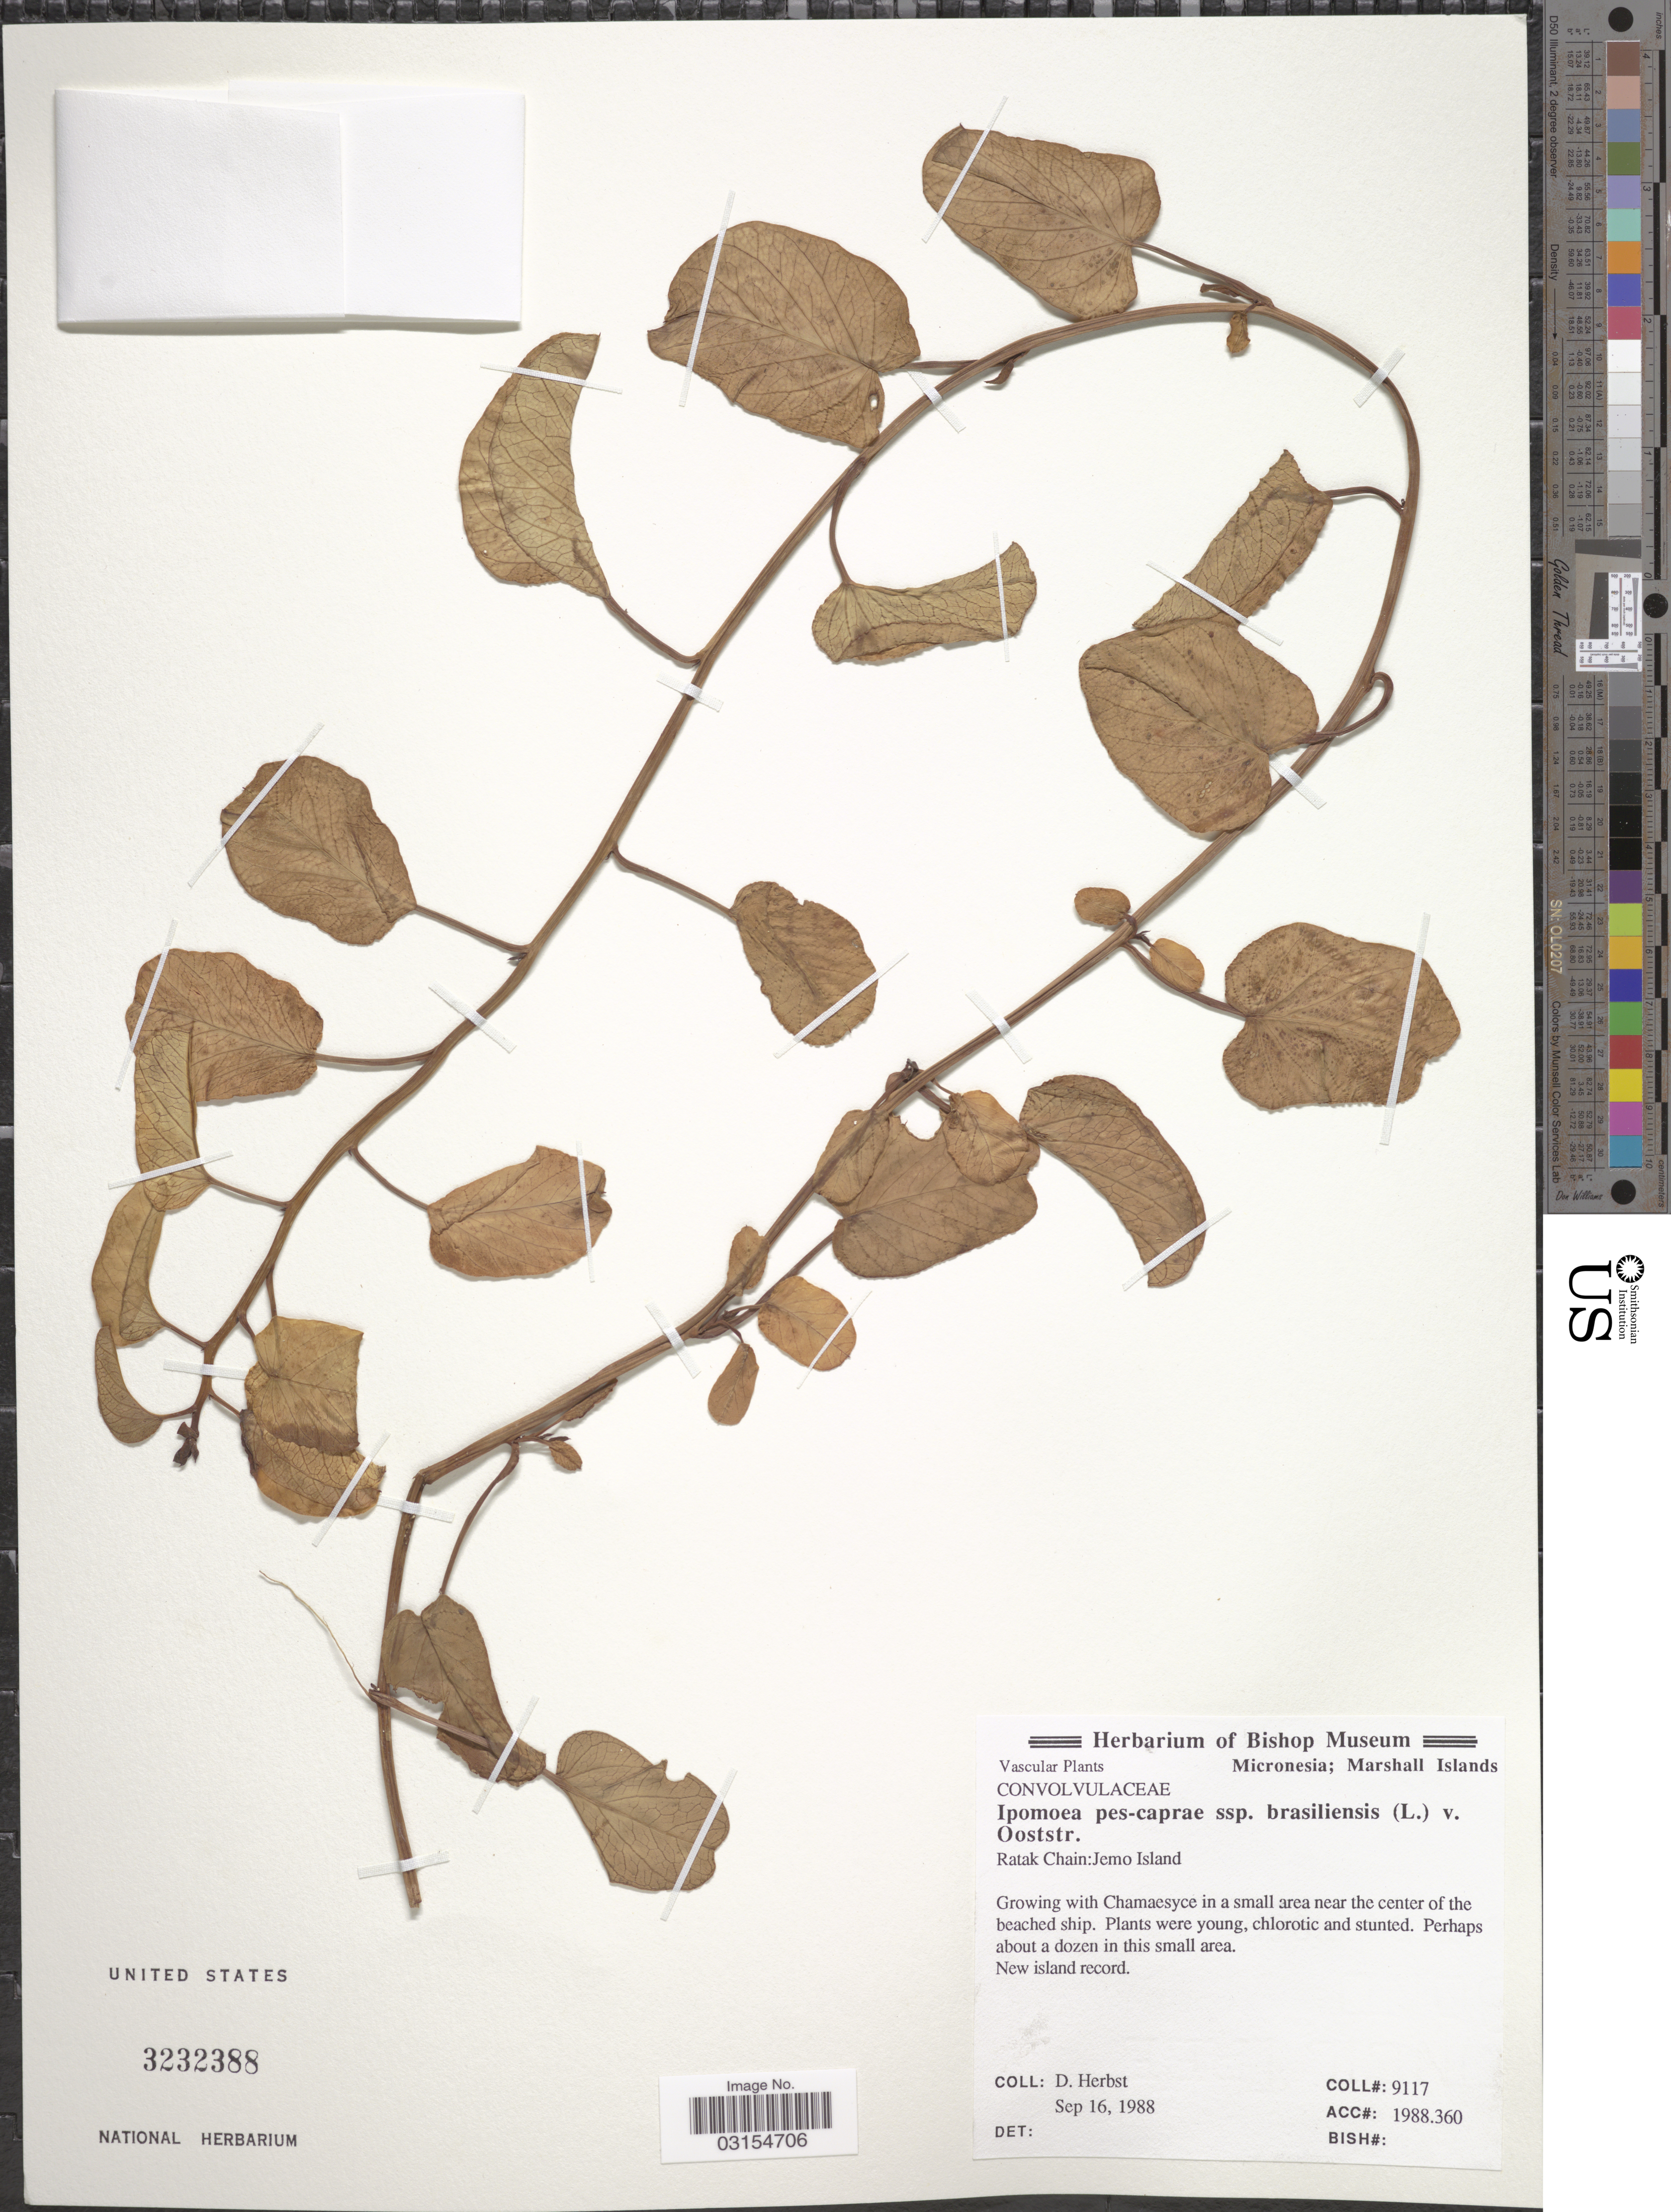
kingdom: Plantae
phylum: Tracheophyta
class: Magnoliopsida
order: Solanales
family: Convolvulaceae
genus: Ipomoea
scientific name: Ipomoea pes-caprae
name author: (L.) R. Br.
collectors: D. Herbst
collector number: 9117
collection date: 1988-09-16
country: Marshall Islands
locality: Micronesia; Ratak Chain: Jemo Island.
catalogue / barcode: US 3232388